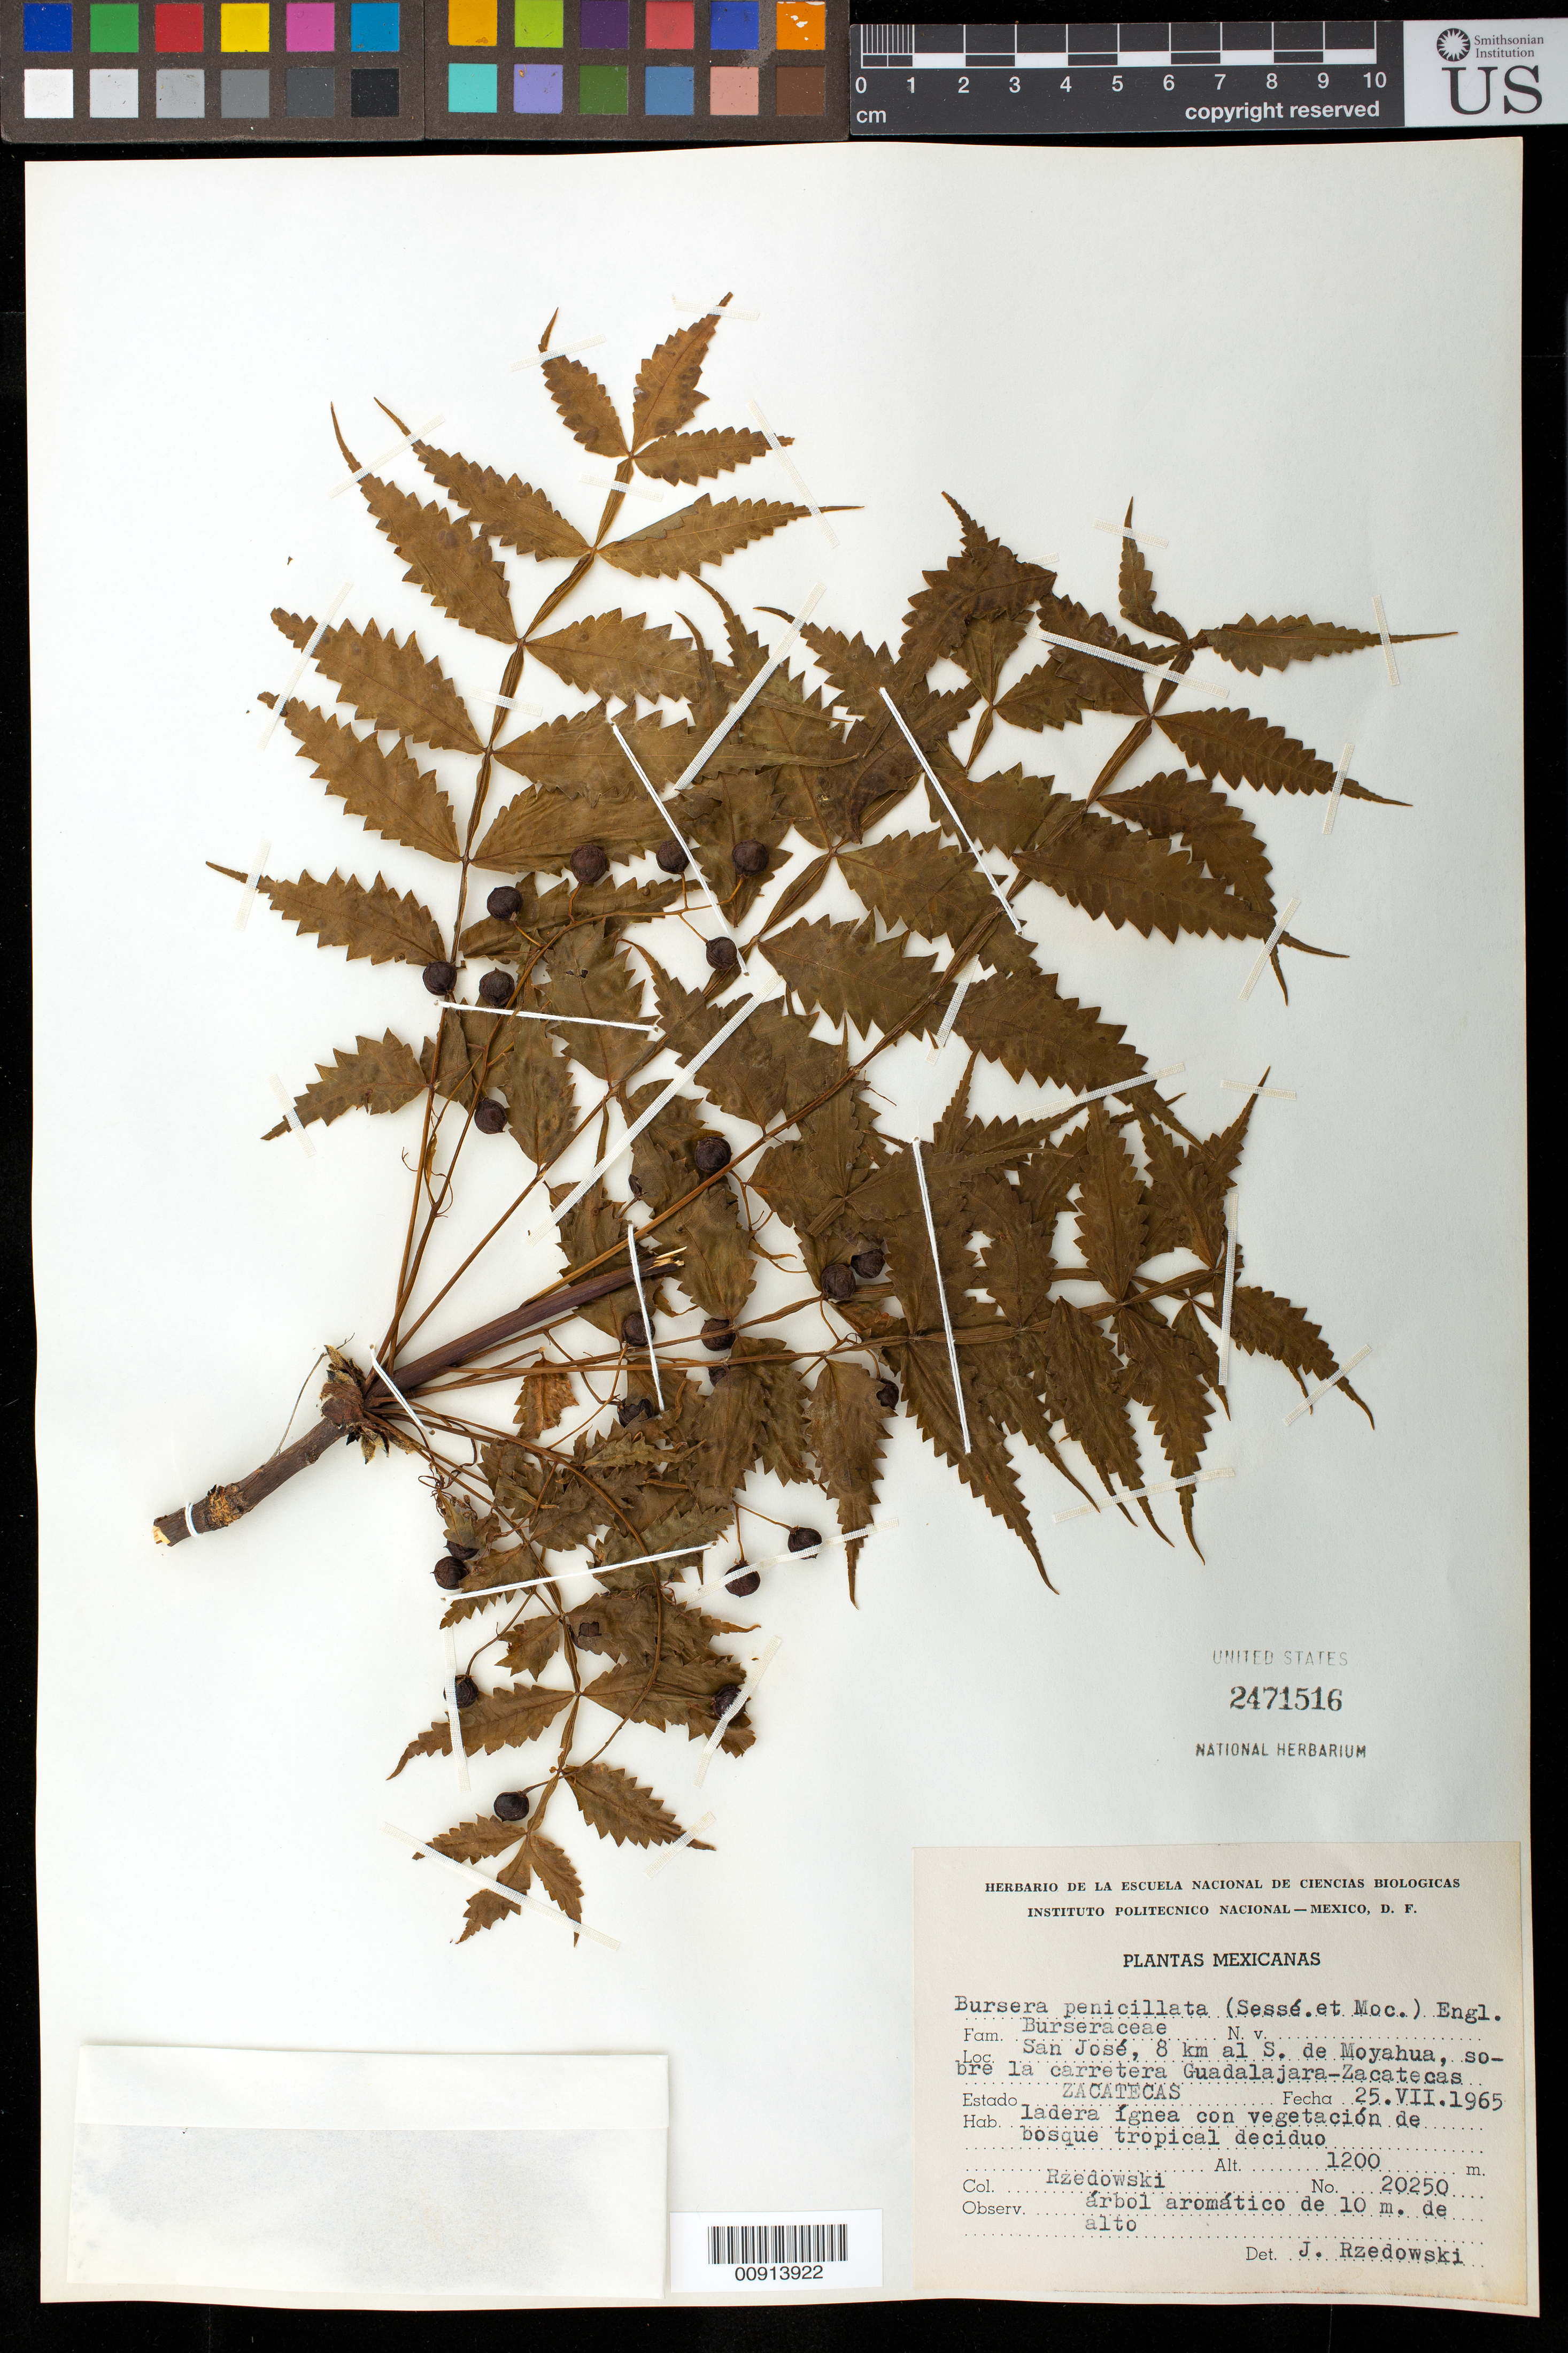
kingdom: Plantae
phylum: Tracheophyta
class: Magnoliopsida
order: Sapindales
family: Burseraceae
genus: Bursera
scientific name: Bursera penicillata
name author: (DC.) Engl.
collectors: J. Rzedowski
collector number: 20250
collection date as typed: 25 Jul 1965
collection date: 1965-07-25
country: Mexico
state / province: Zacatecas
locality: San José, 8 km. al S de Moyahua, sobre la carretera Guadalajara-Zacatecas. Estado Zacatecas.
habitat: Ladera ígnea con vegetación de bosque tropical deciduo.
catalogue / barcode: US 2471516